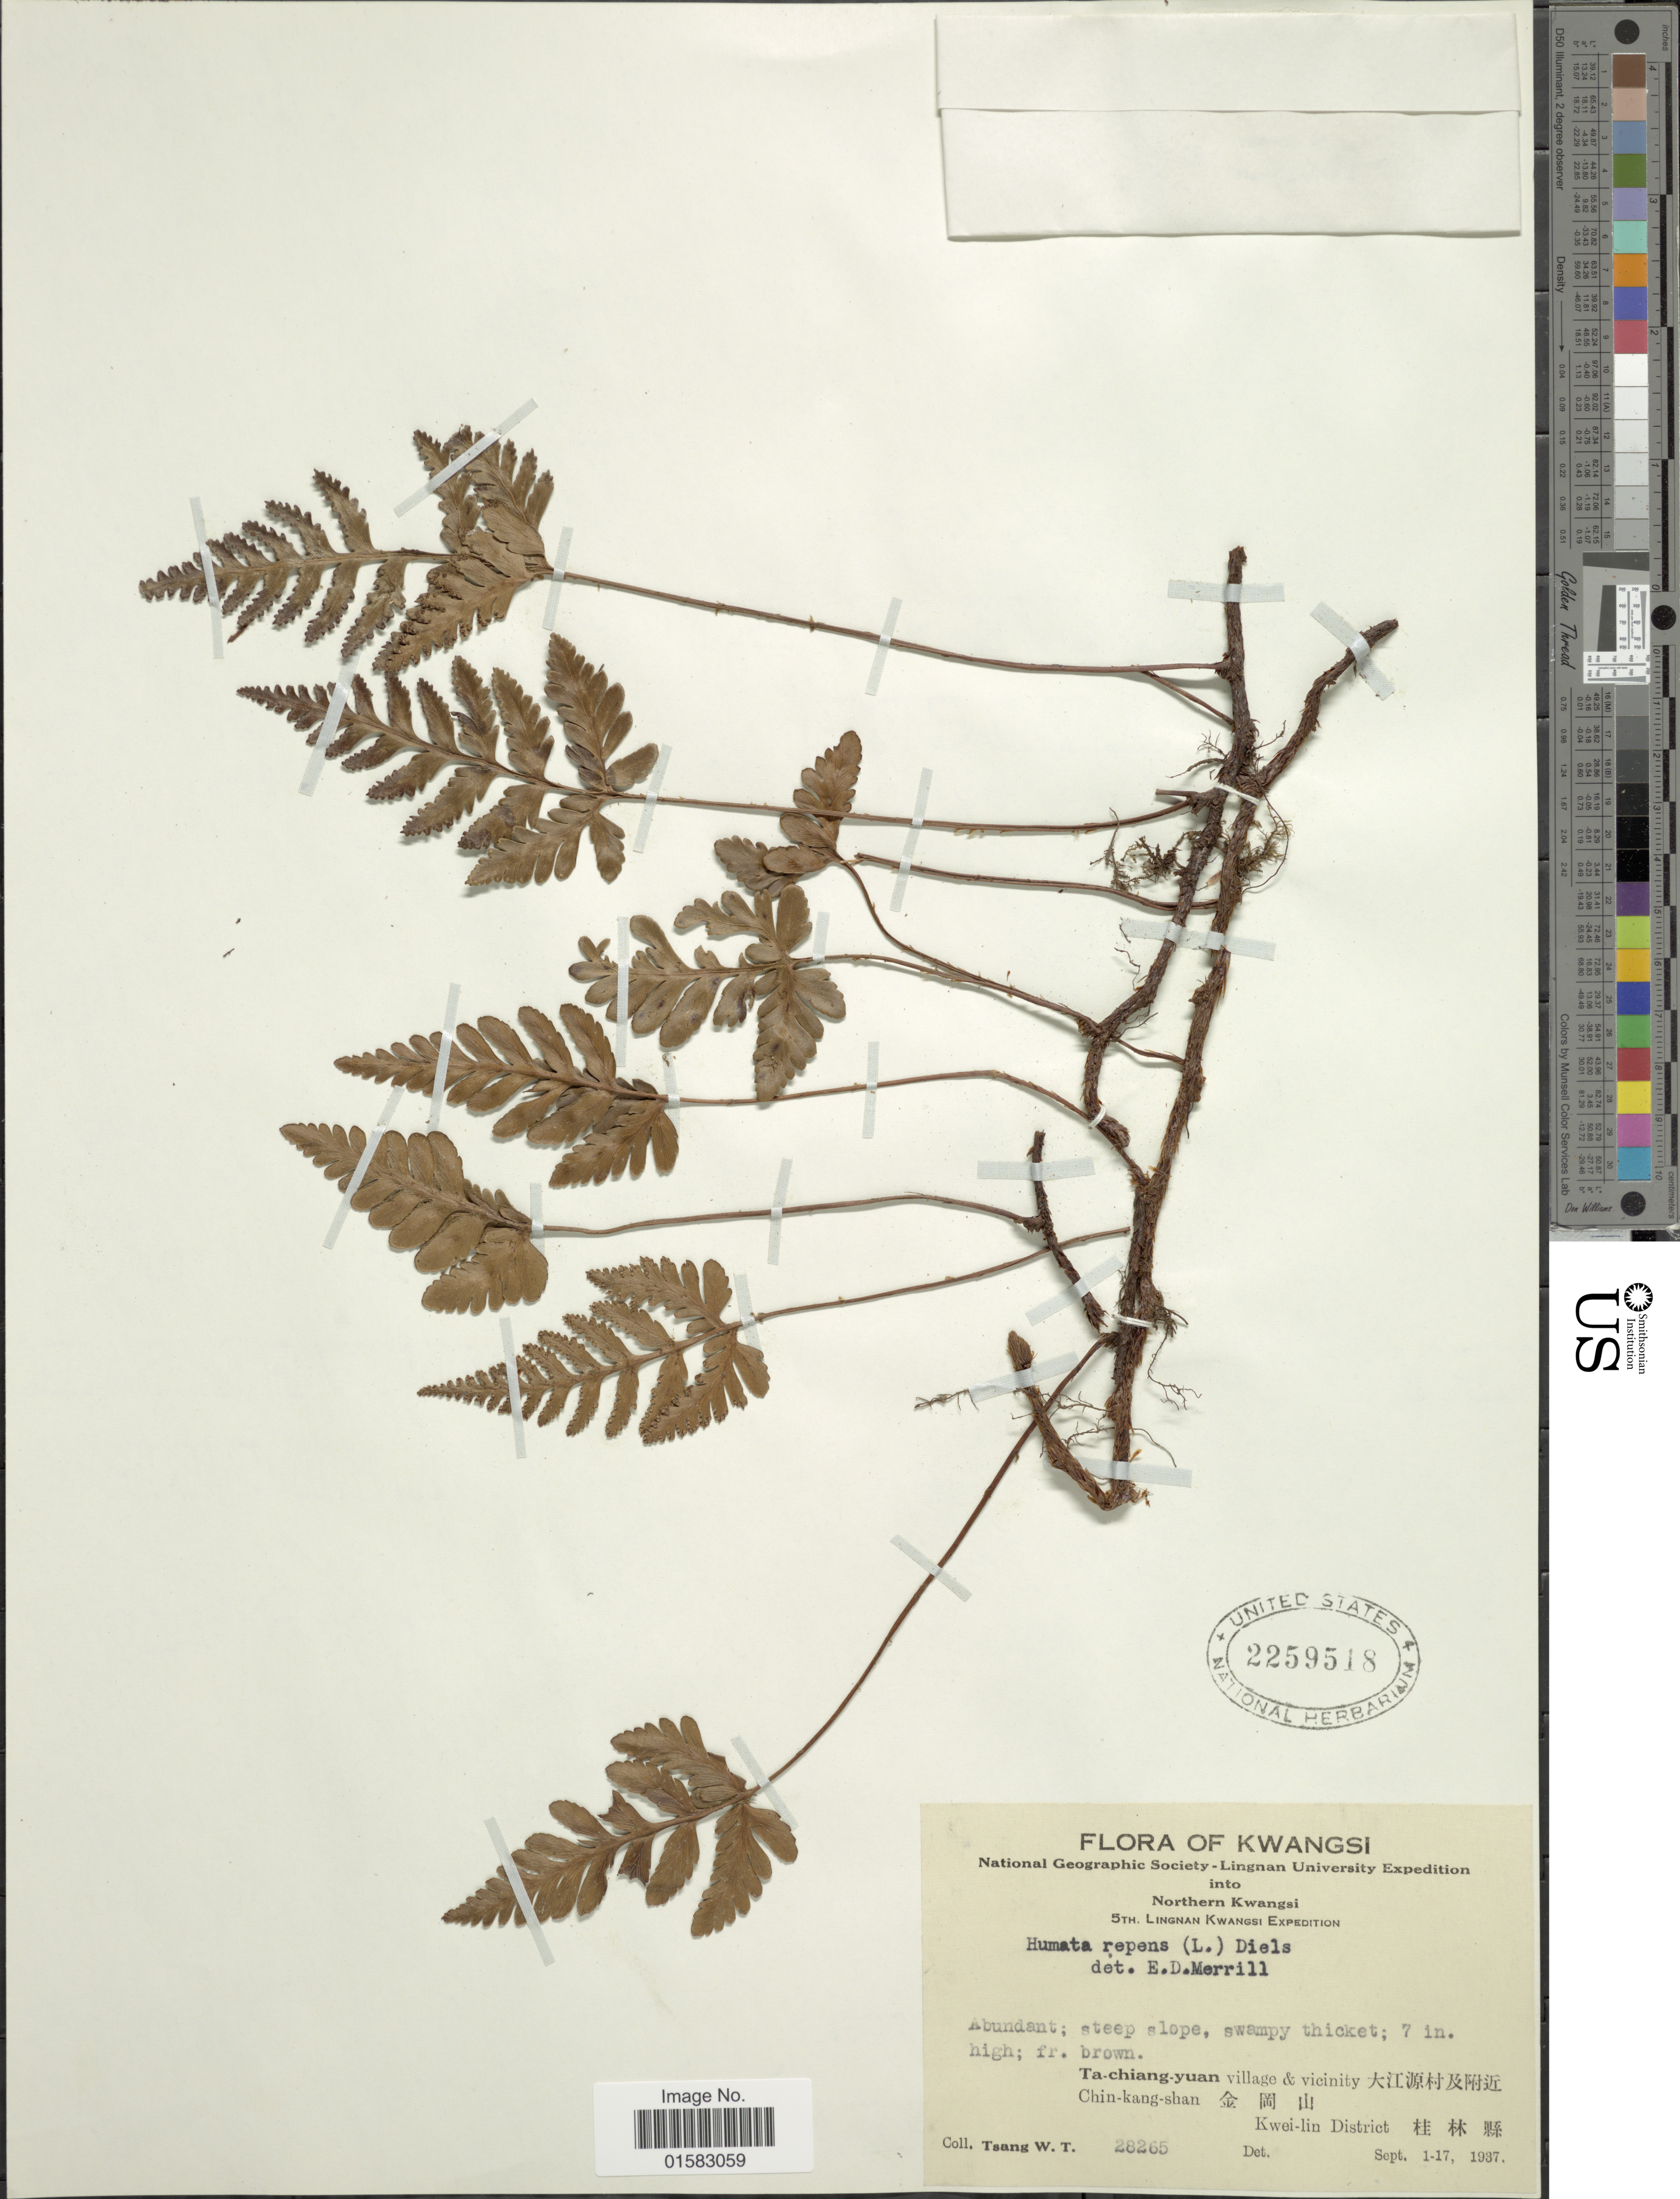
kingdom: Plantae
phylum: Tracheophyta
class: Polypodiopsida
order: Polypodiales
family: Davalliaceae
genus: Davallia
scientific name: Davallia repens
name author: (L. f.) Kuhn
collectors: W. T. Tsang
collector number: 28265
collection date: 1937-09-01/1937-09-17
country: China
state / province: Guangxi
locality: Kwangsi, Ta-Chiang-yuan village and vicinity, Chin-kan-shan, Kwei-lin District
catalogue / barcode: US 2259518